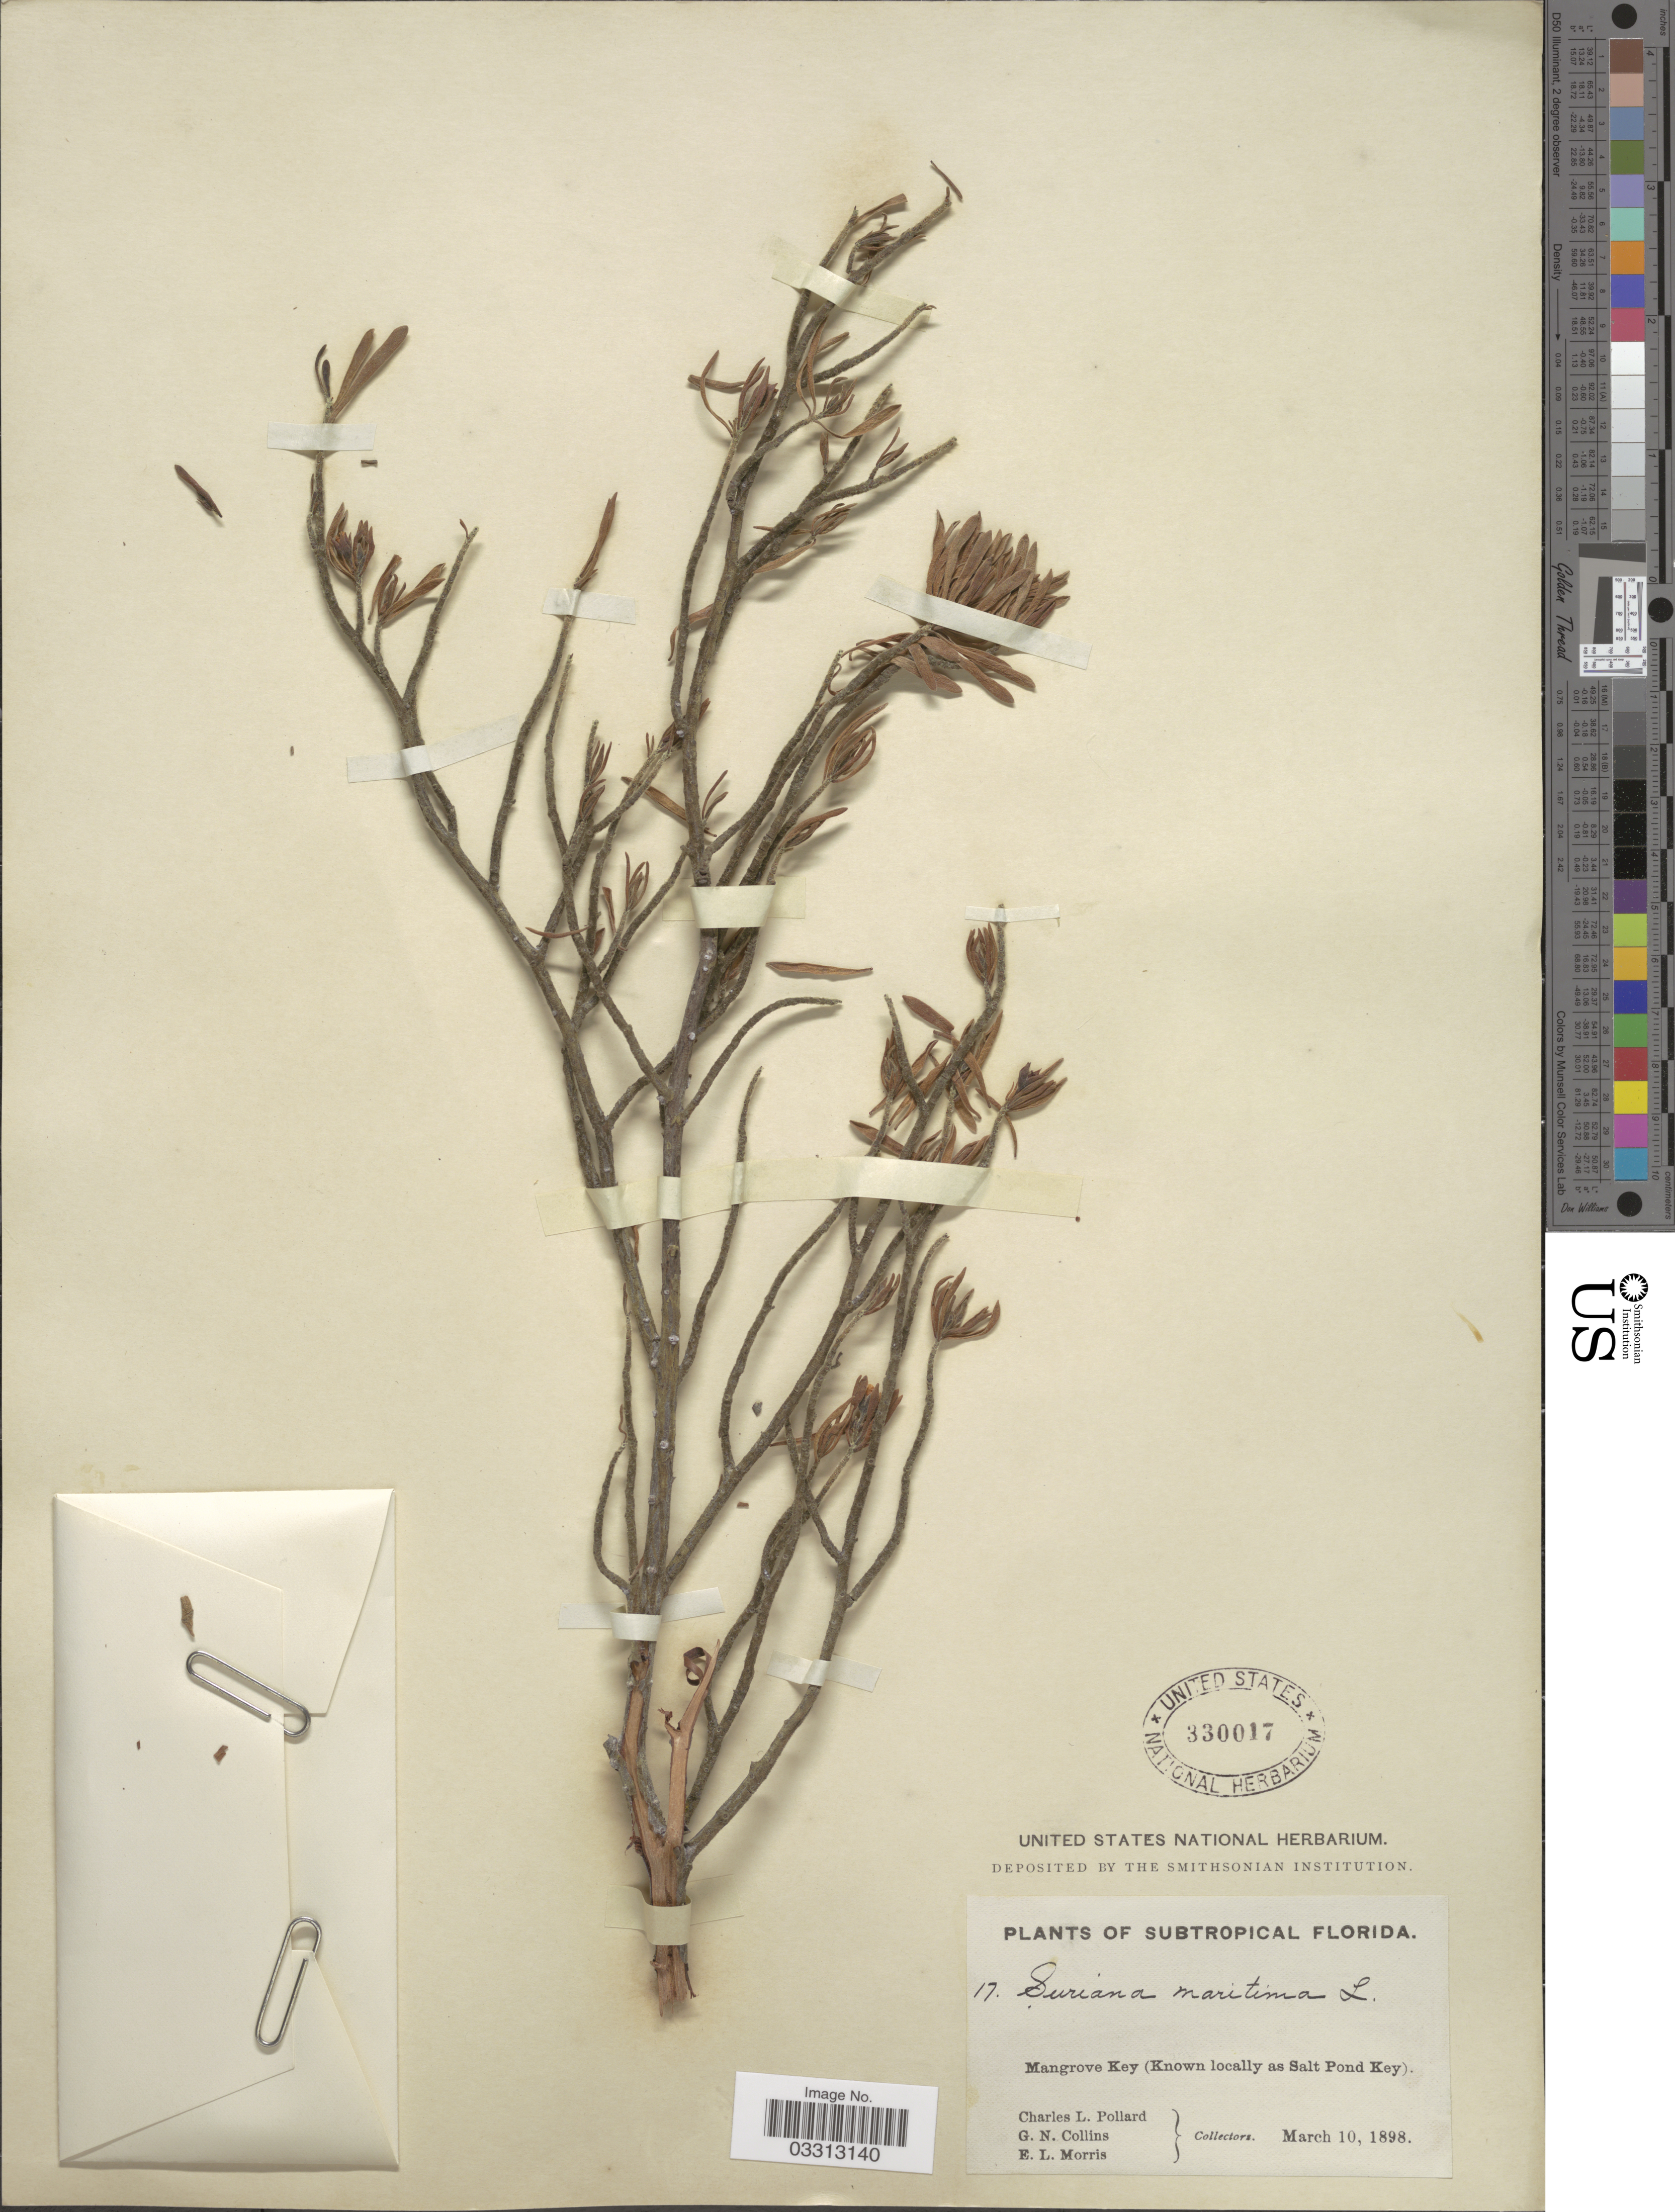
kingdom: Plantae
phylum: Tracheophyta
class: Magnoliopsida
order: Fabales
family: Surianaceae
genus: Suriana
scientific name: Suriana maritima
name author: L.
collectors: C. L. Pollard, G. Collins & E. Morris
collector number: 17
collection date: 1898-03-10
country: United States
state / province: Florida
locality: Subtropical Florida. Mangrove Key (Salt Pond Key).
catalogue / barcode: US 330017